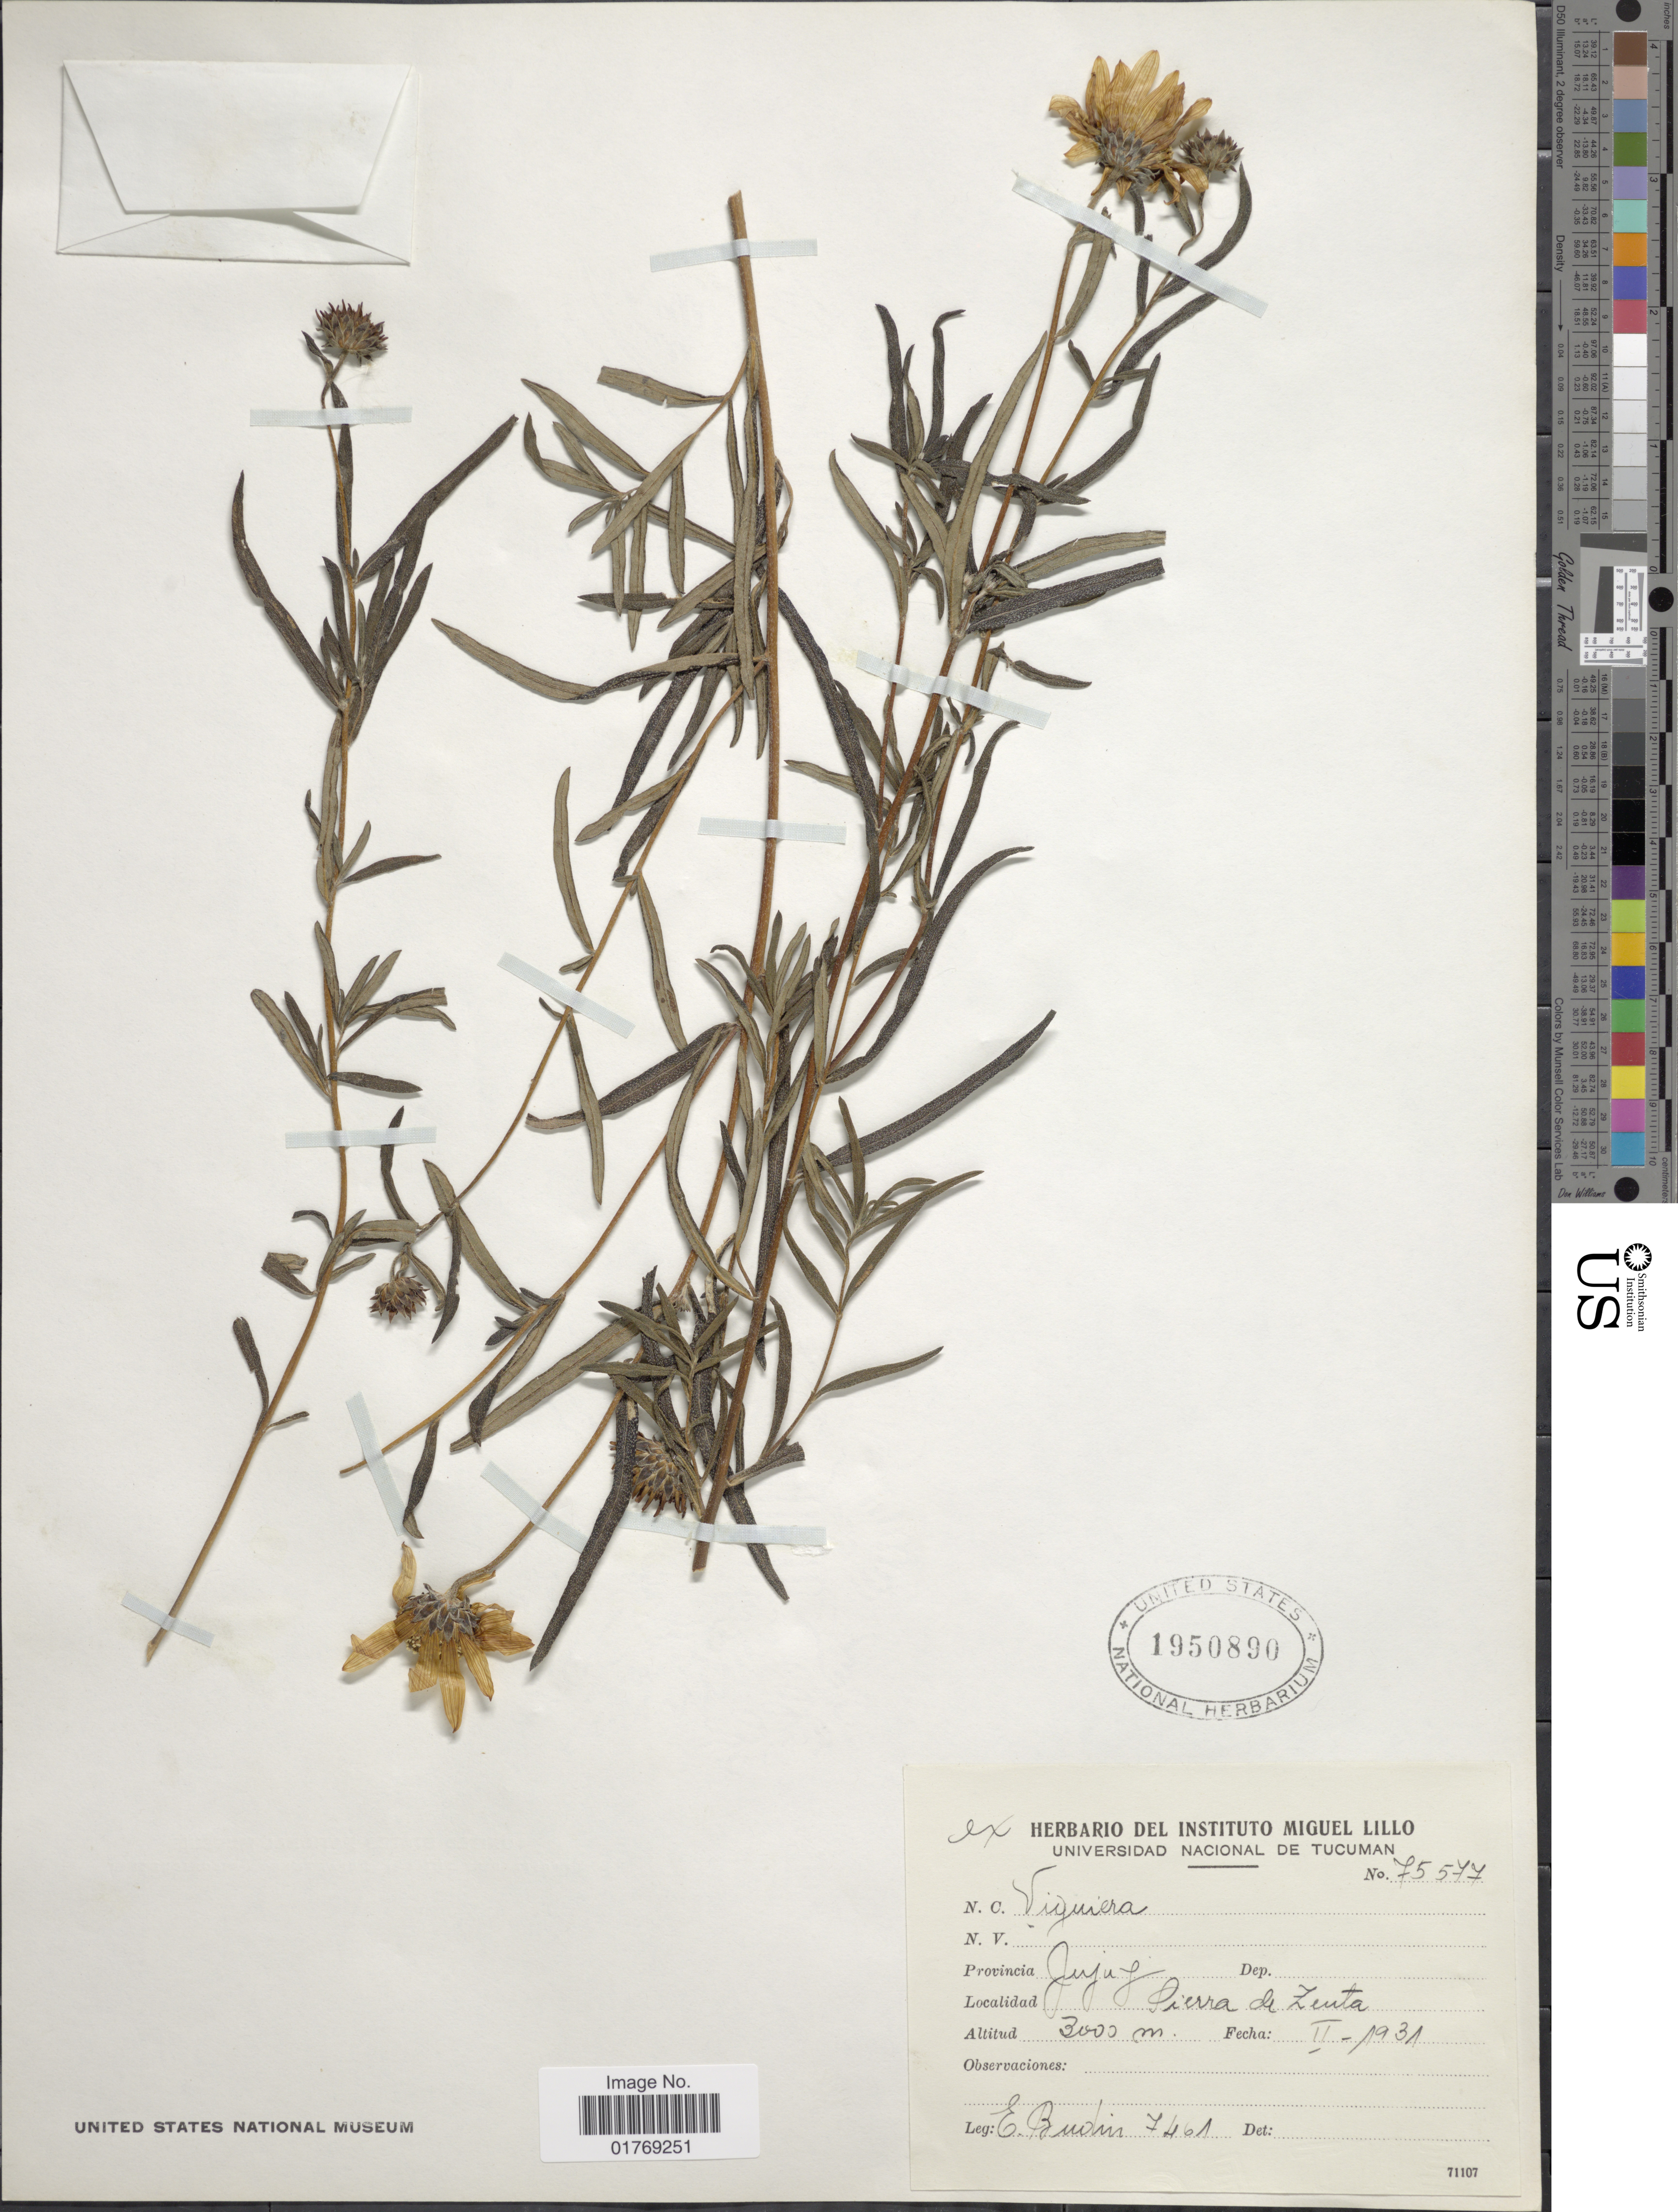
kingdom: Plantae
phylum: Tracheophyta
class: Magnoliopsida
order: Asterales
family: Asteraceae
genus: Viguiera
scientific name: Viguiera sp.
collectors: E. Budin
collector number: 7461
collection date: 1931-02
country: Argentina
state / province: Jujuy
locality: Provincia Jujuy. Sierra de Zenta.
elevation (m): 3000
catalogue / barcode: US 1950890